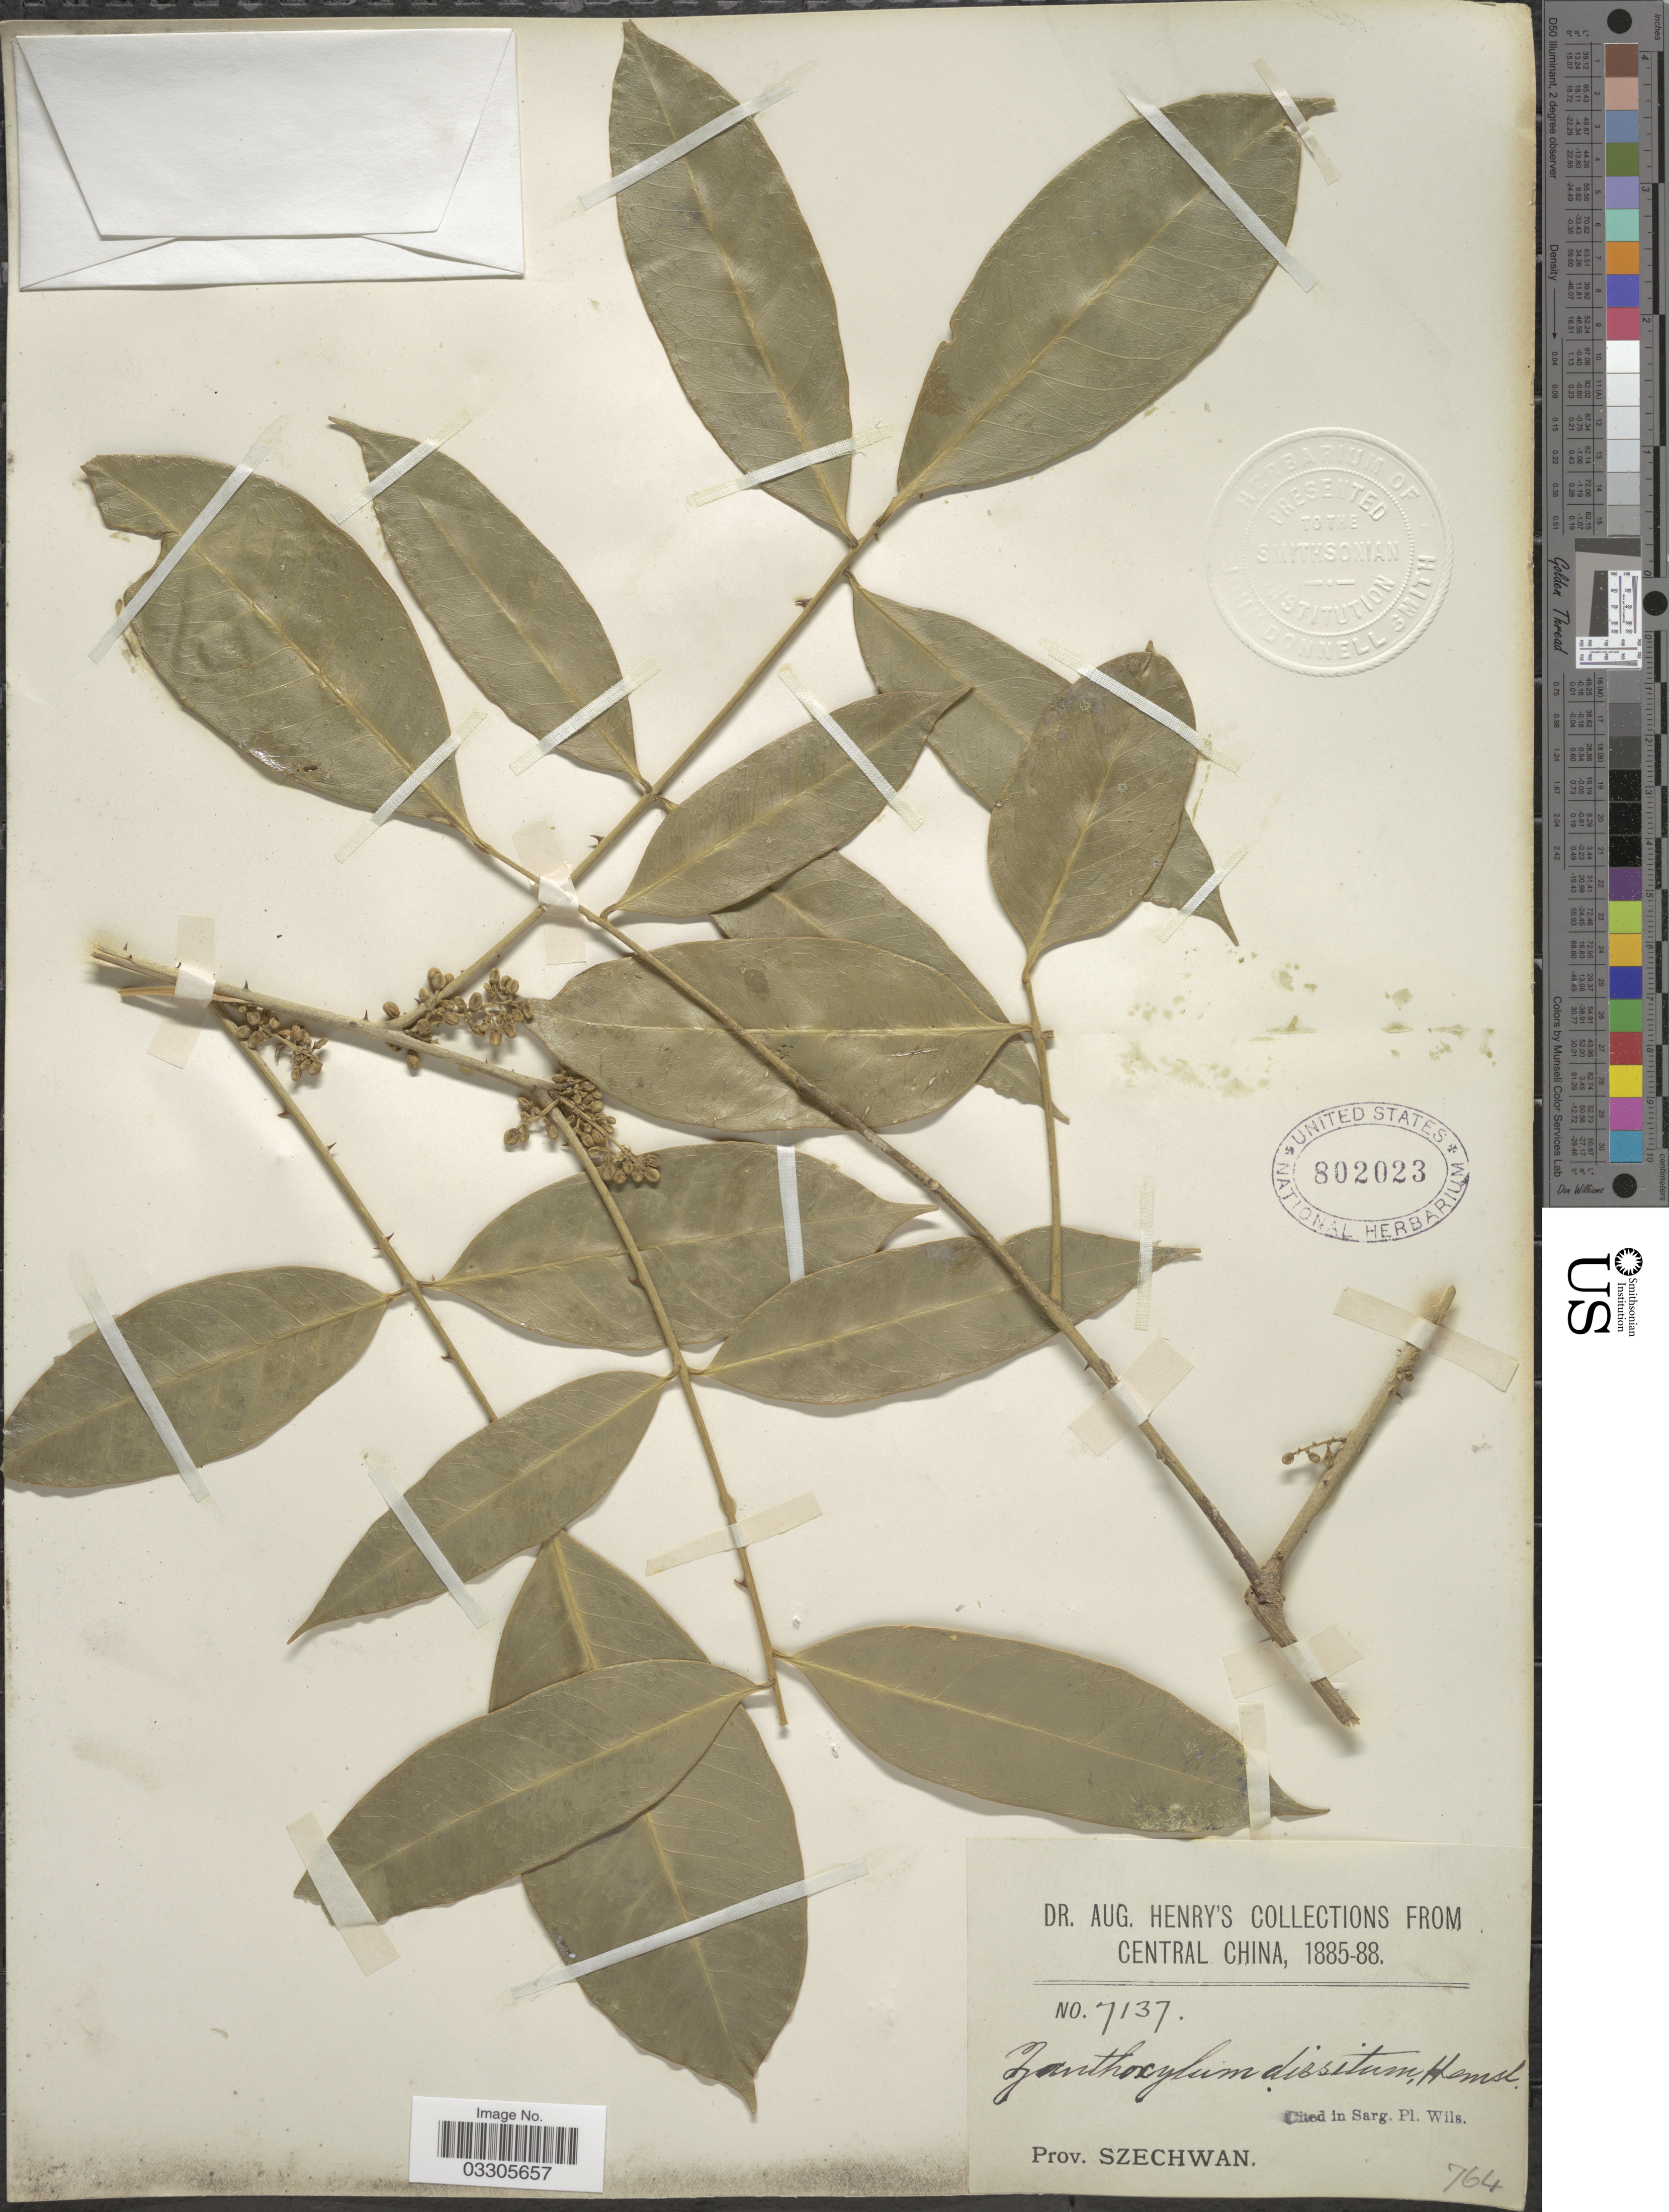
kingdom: Plantae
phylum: Tracheophyta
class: Magnoliopsida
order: Sapindales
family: Rutaceae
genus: Zanthoxylum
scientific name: Zanthoxylum dissitum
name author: Hemsl.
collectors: A. Henry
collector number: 7137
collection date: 1885/1888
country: China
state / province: Sichuan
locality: Central China, Prov. Szechwan.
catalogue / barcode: US 802023